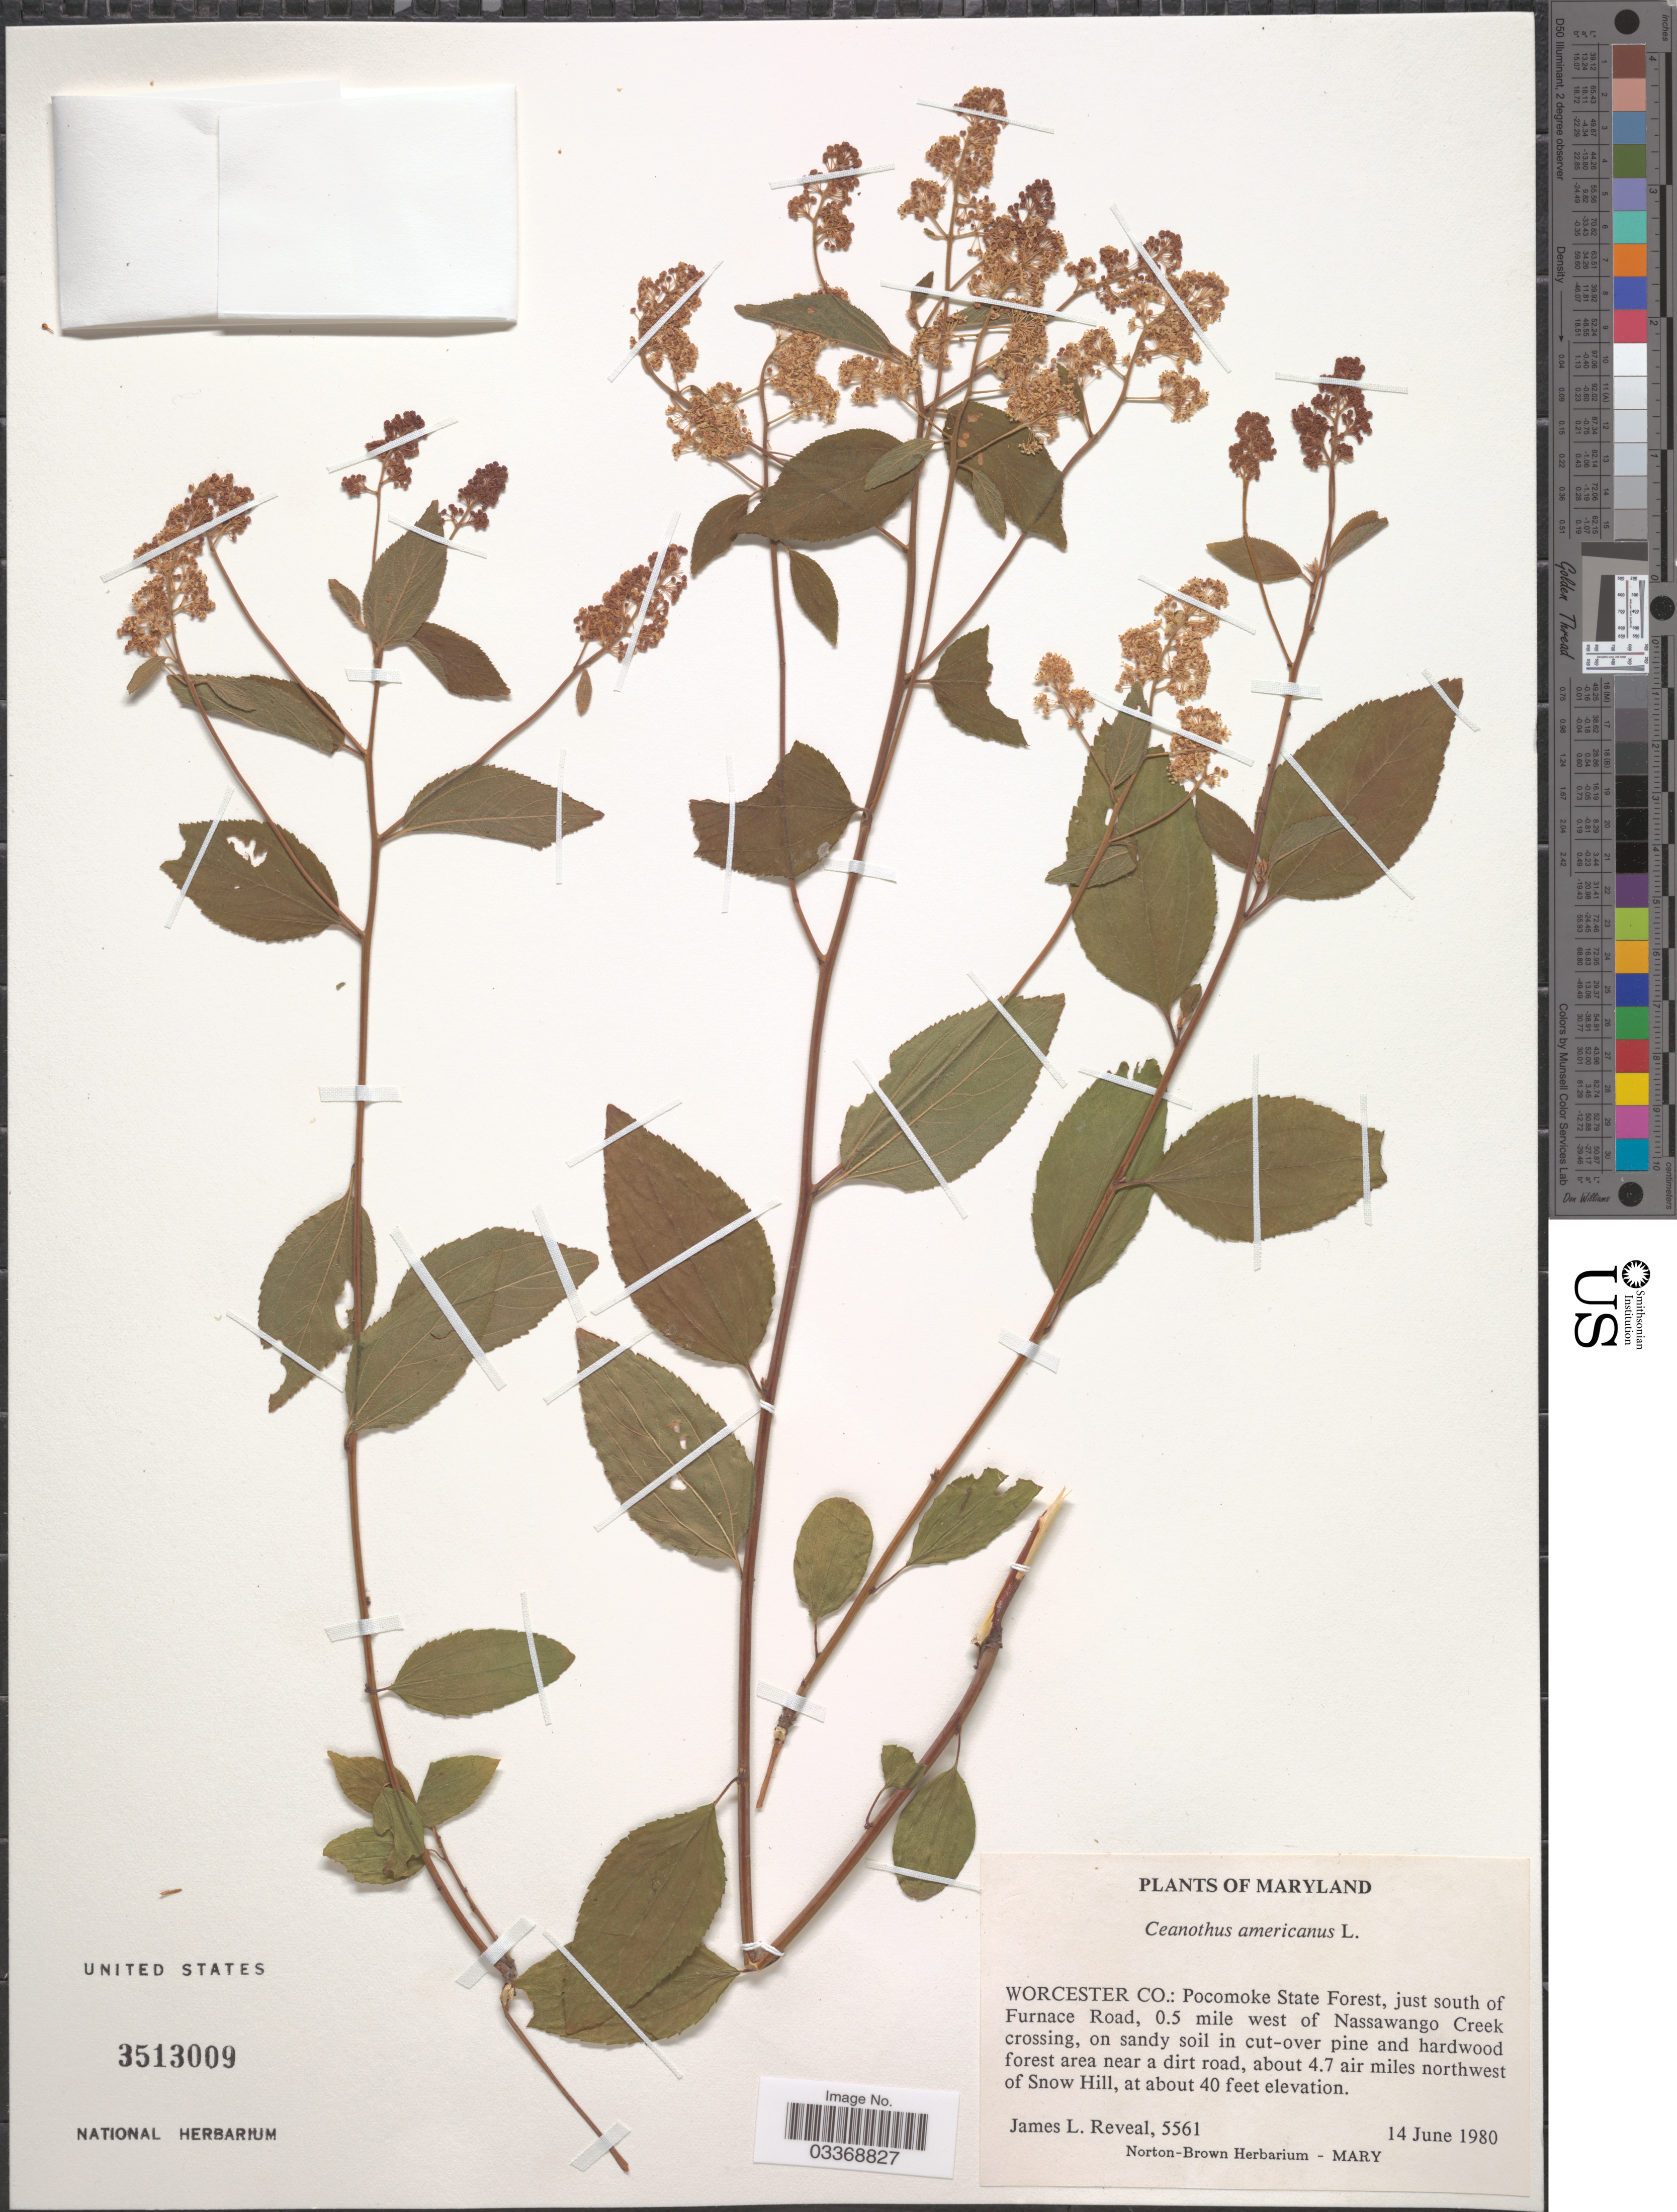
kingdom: Plantae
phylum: Tracheophyta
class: Magnoliopsida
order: Rosales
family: Rhamnaceae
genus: Ceanothus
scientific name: Ceanothus americanus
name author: L.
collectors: J. L. Reveal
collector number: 5561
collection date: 1980-06-14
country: United States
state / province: Maryland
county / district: Worcester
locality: Worcester Co.: Pocomoke State Forest, just south of Furnace Road, 0.5 mile west of Nassawango Creek crossing, on sandy soil in cut-over pine and hardwood forest area near a dirt road, about 4.7 air miles northwest of Snow Hill.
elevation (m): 12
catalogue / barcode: US 3513009